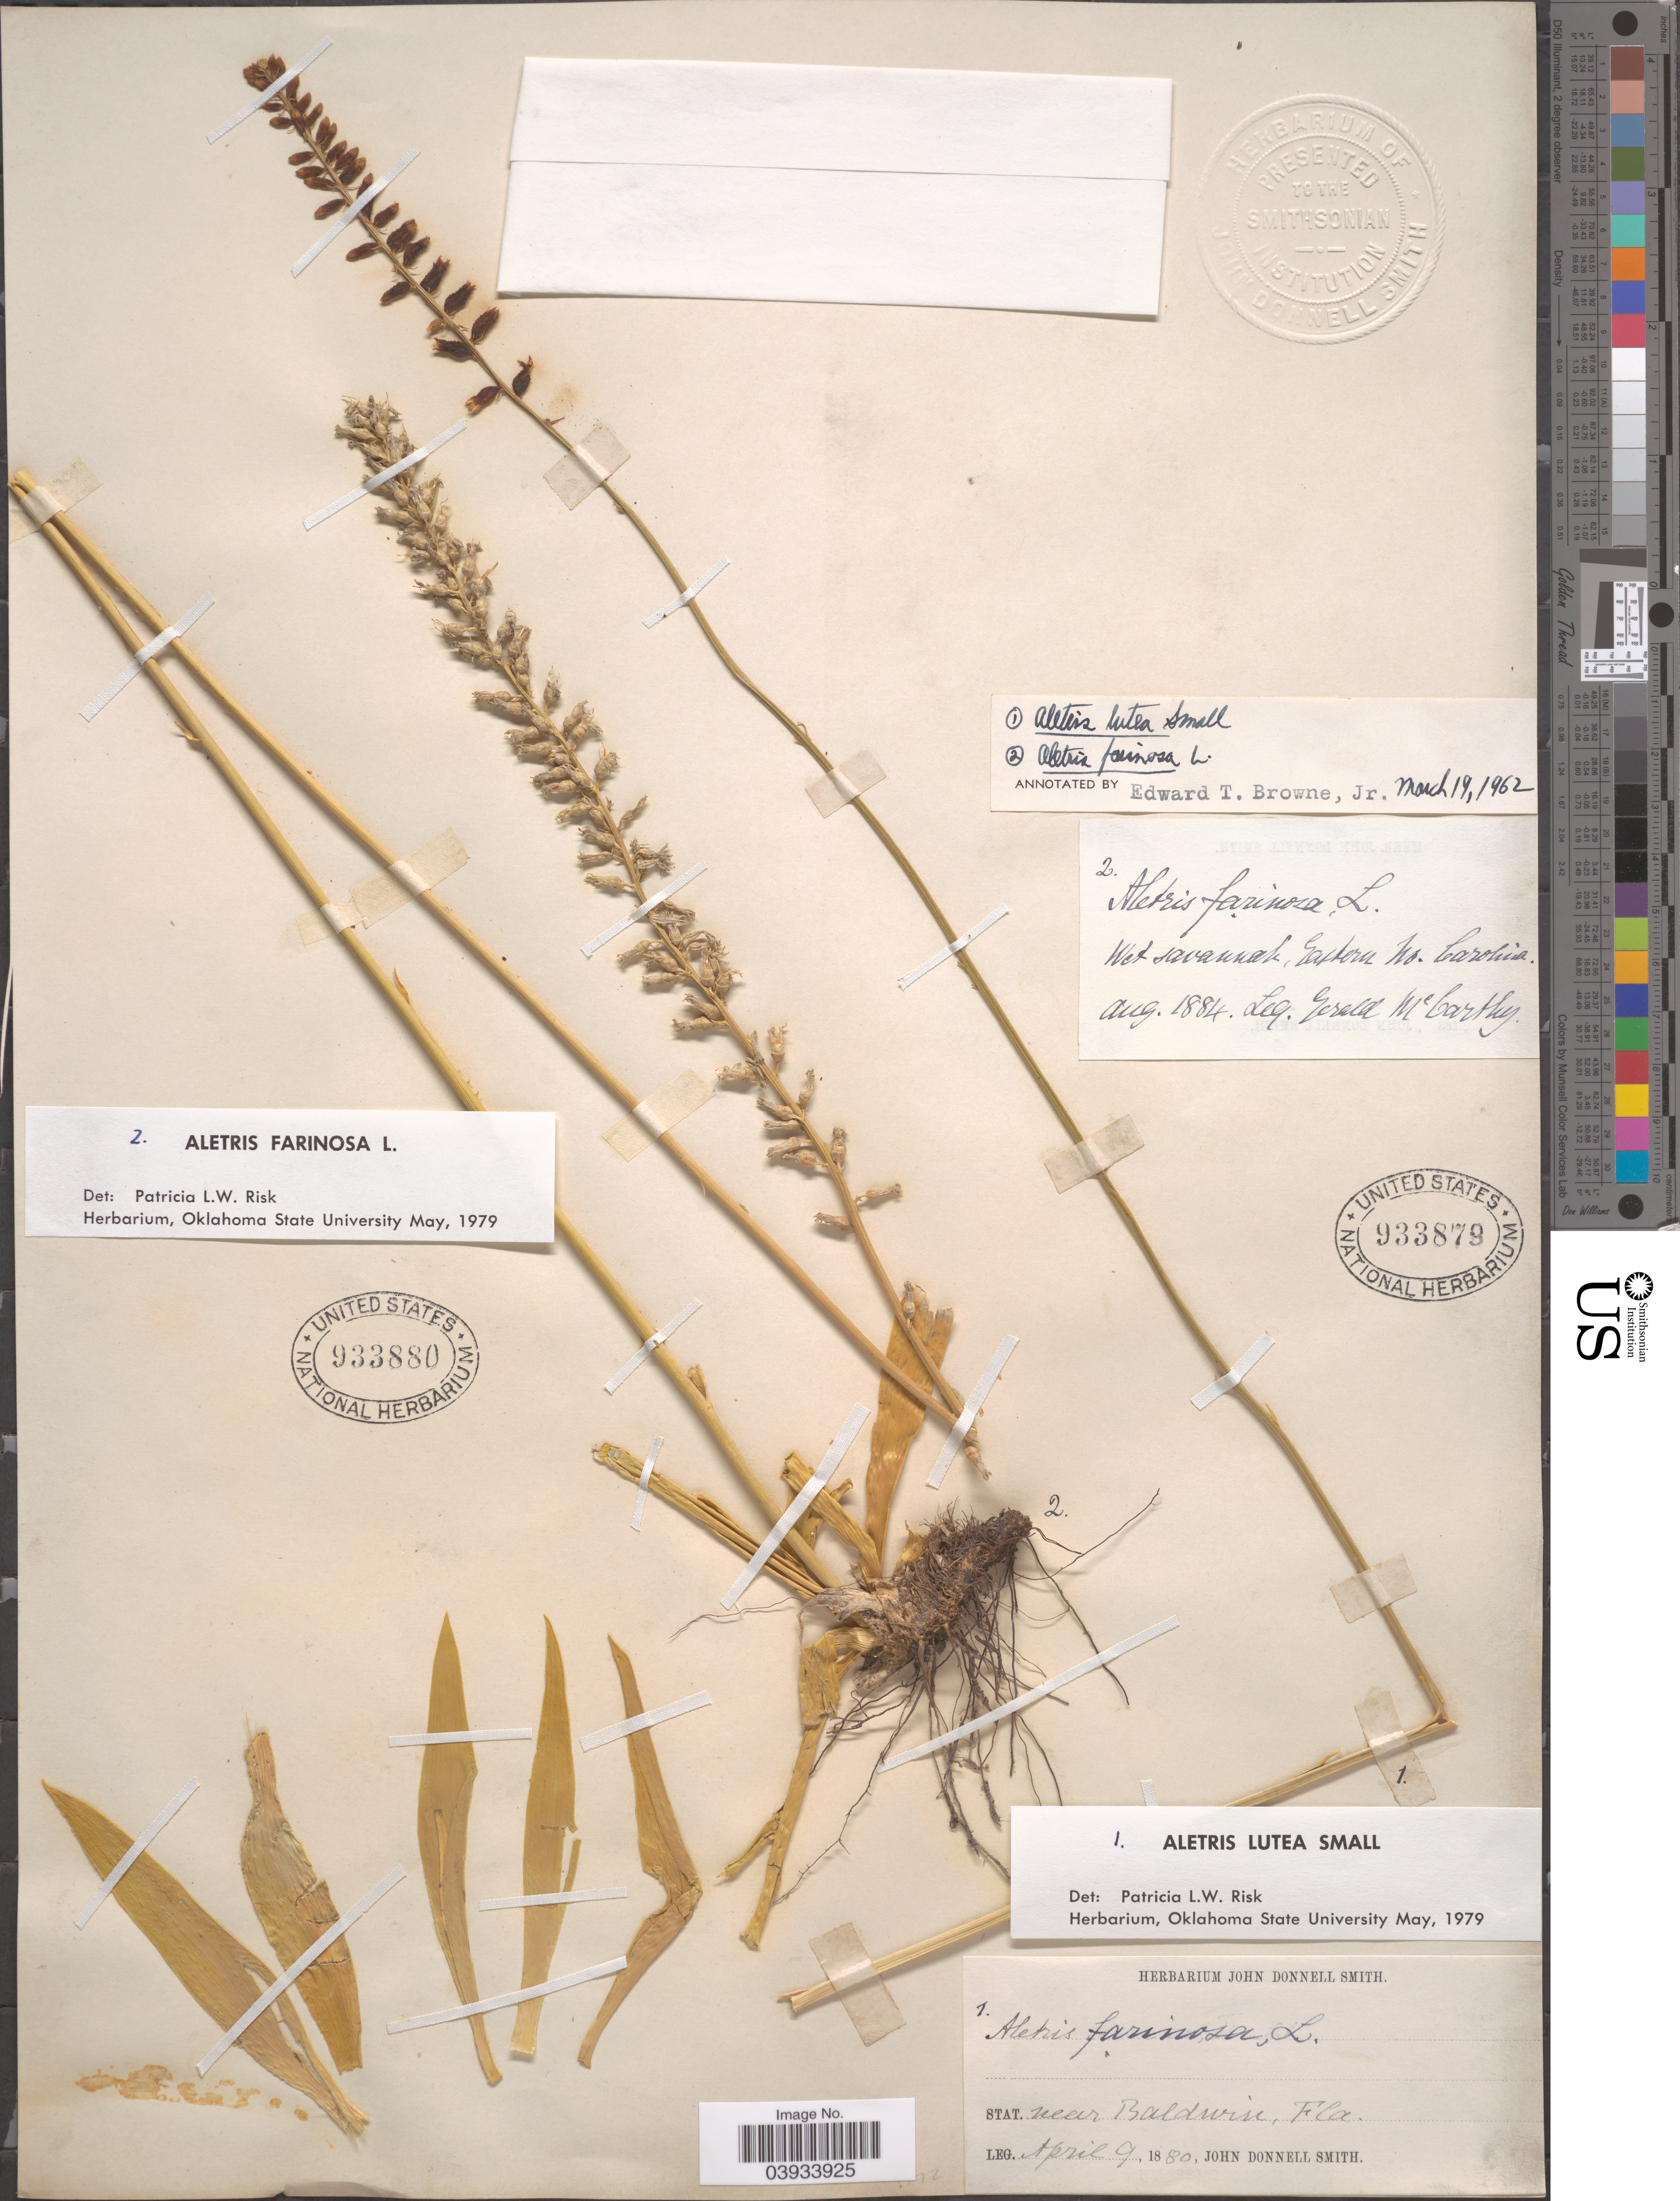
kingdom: Plantae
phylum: Tracheophyta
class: Liliopsida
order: Dioscoreales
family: Nartheciaceae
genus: Aletris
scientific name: Aletris lutea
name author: Small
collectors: G. McCarthy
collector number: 2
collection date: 1884-08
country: United States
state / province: North Carolina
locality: West savannah, Eastern No. Carolina.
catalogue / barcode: US 933879